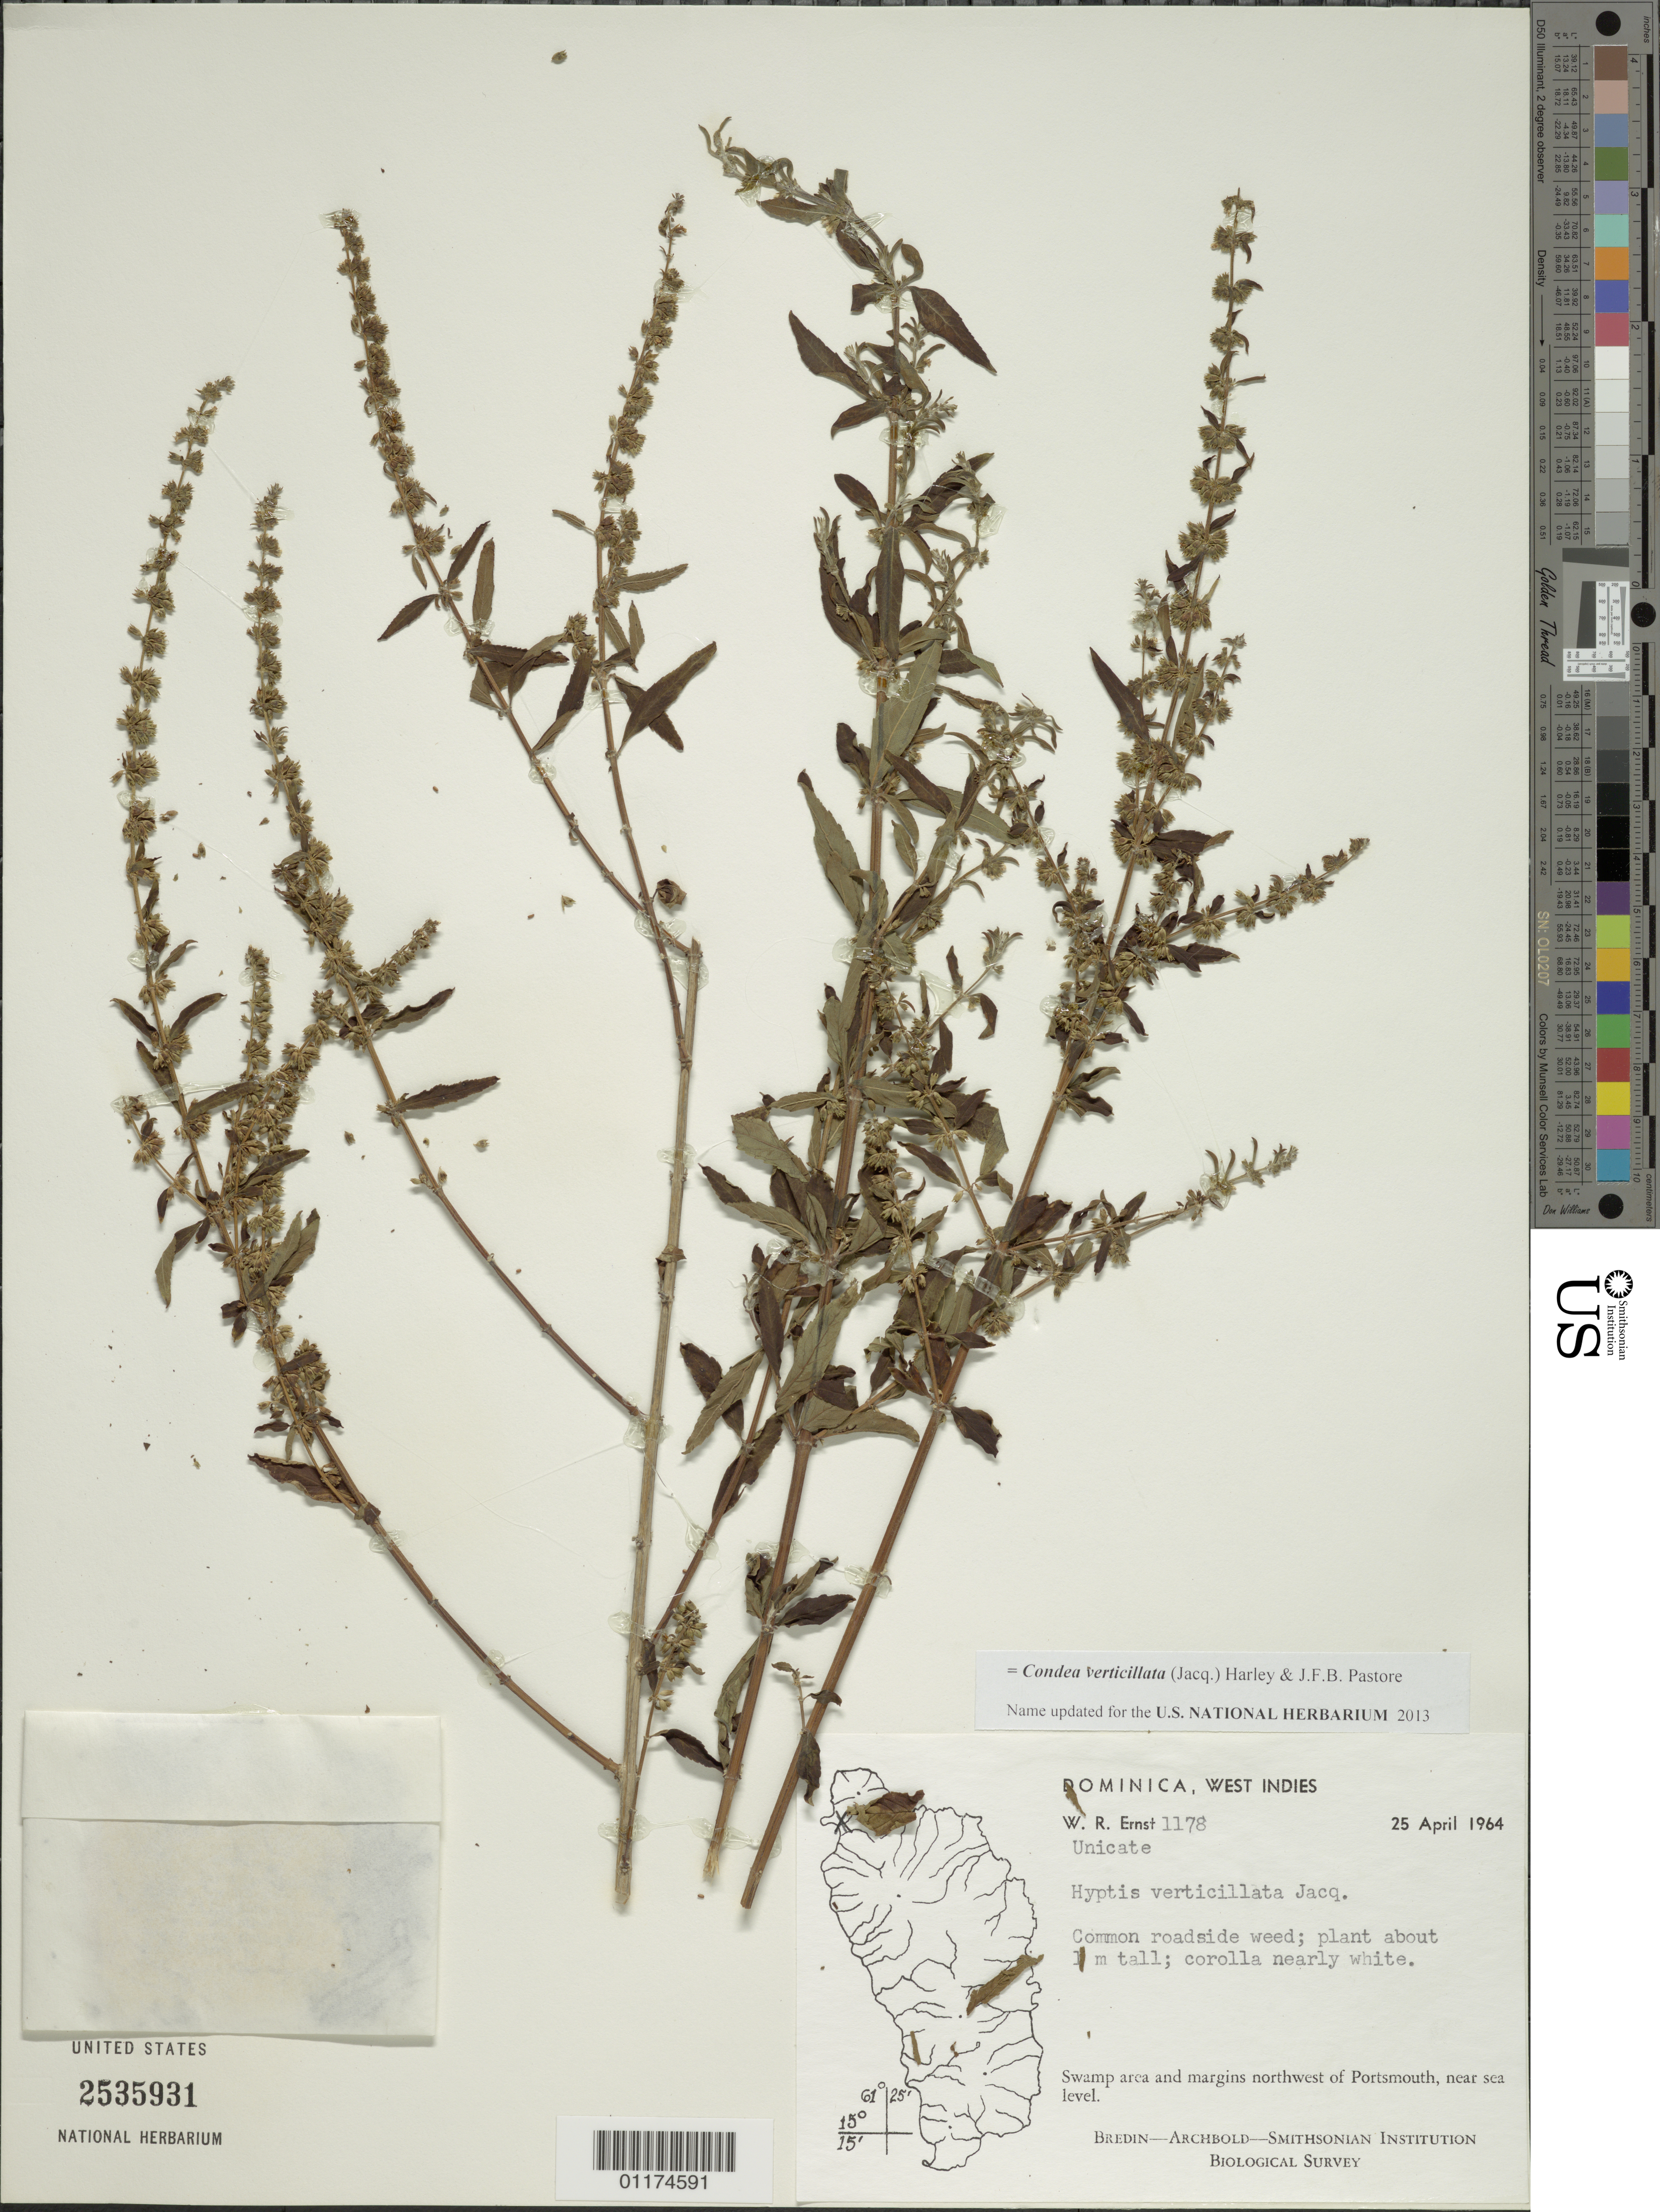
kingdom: Plantae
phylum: Tracheophyta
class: Magnoliopsida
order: Lamiales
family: Lamiaceae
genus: Condea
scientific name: Condea verticillata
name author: (Jacq.) Harley & J.F.B. Pastore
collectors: W. R. Ernst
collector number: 1178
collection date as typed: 25 Apr 1964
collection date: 1964-04-25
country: Dominica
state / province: St. John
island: Dominica I.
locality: Swamp area and margins northwest of Portsmouth, near sea level.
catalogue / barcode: US 2535931